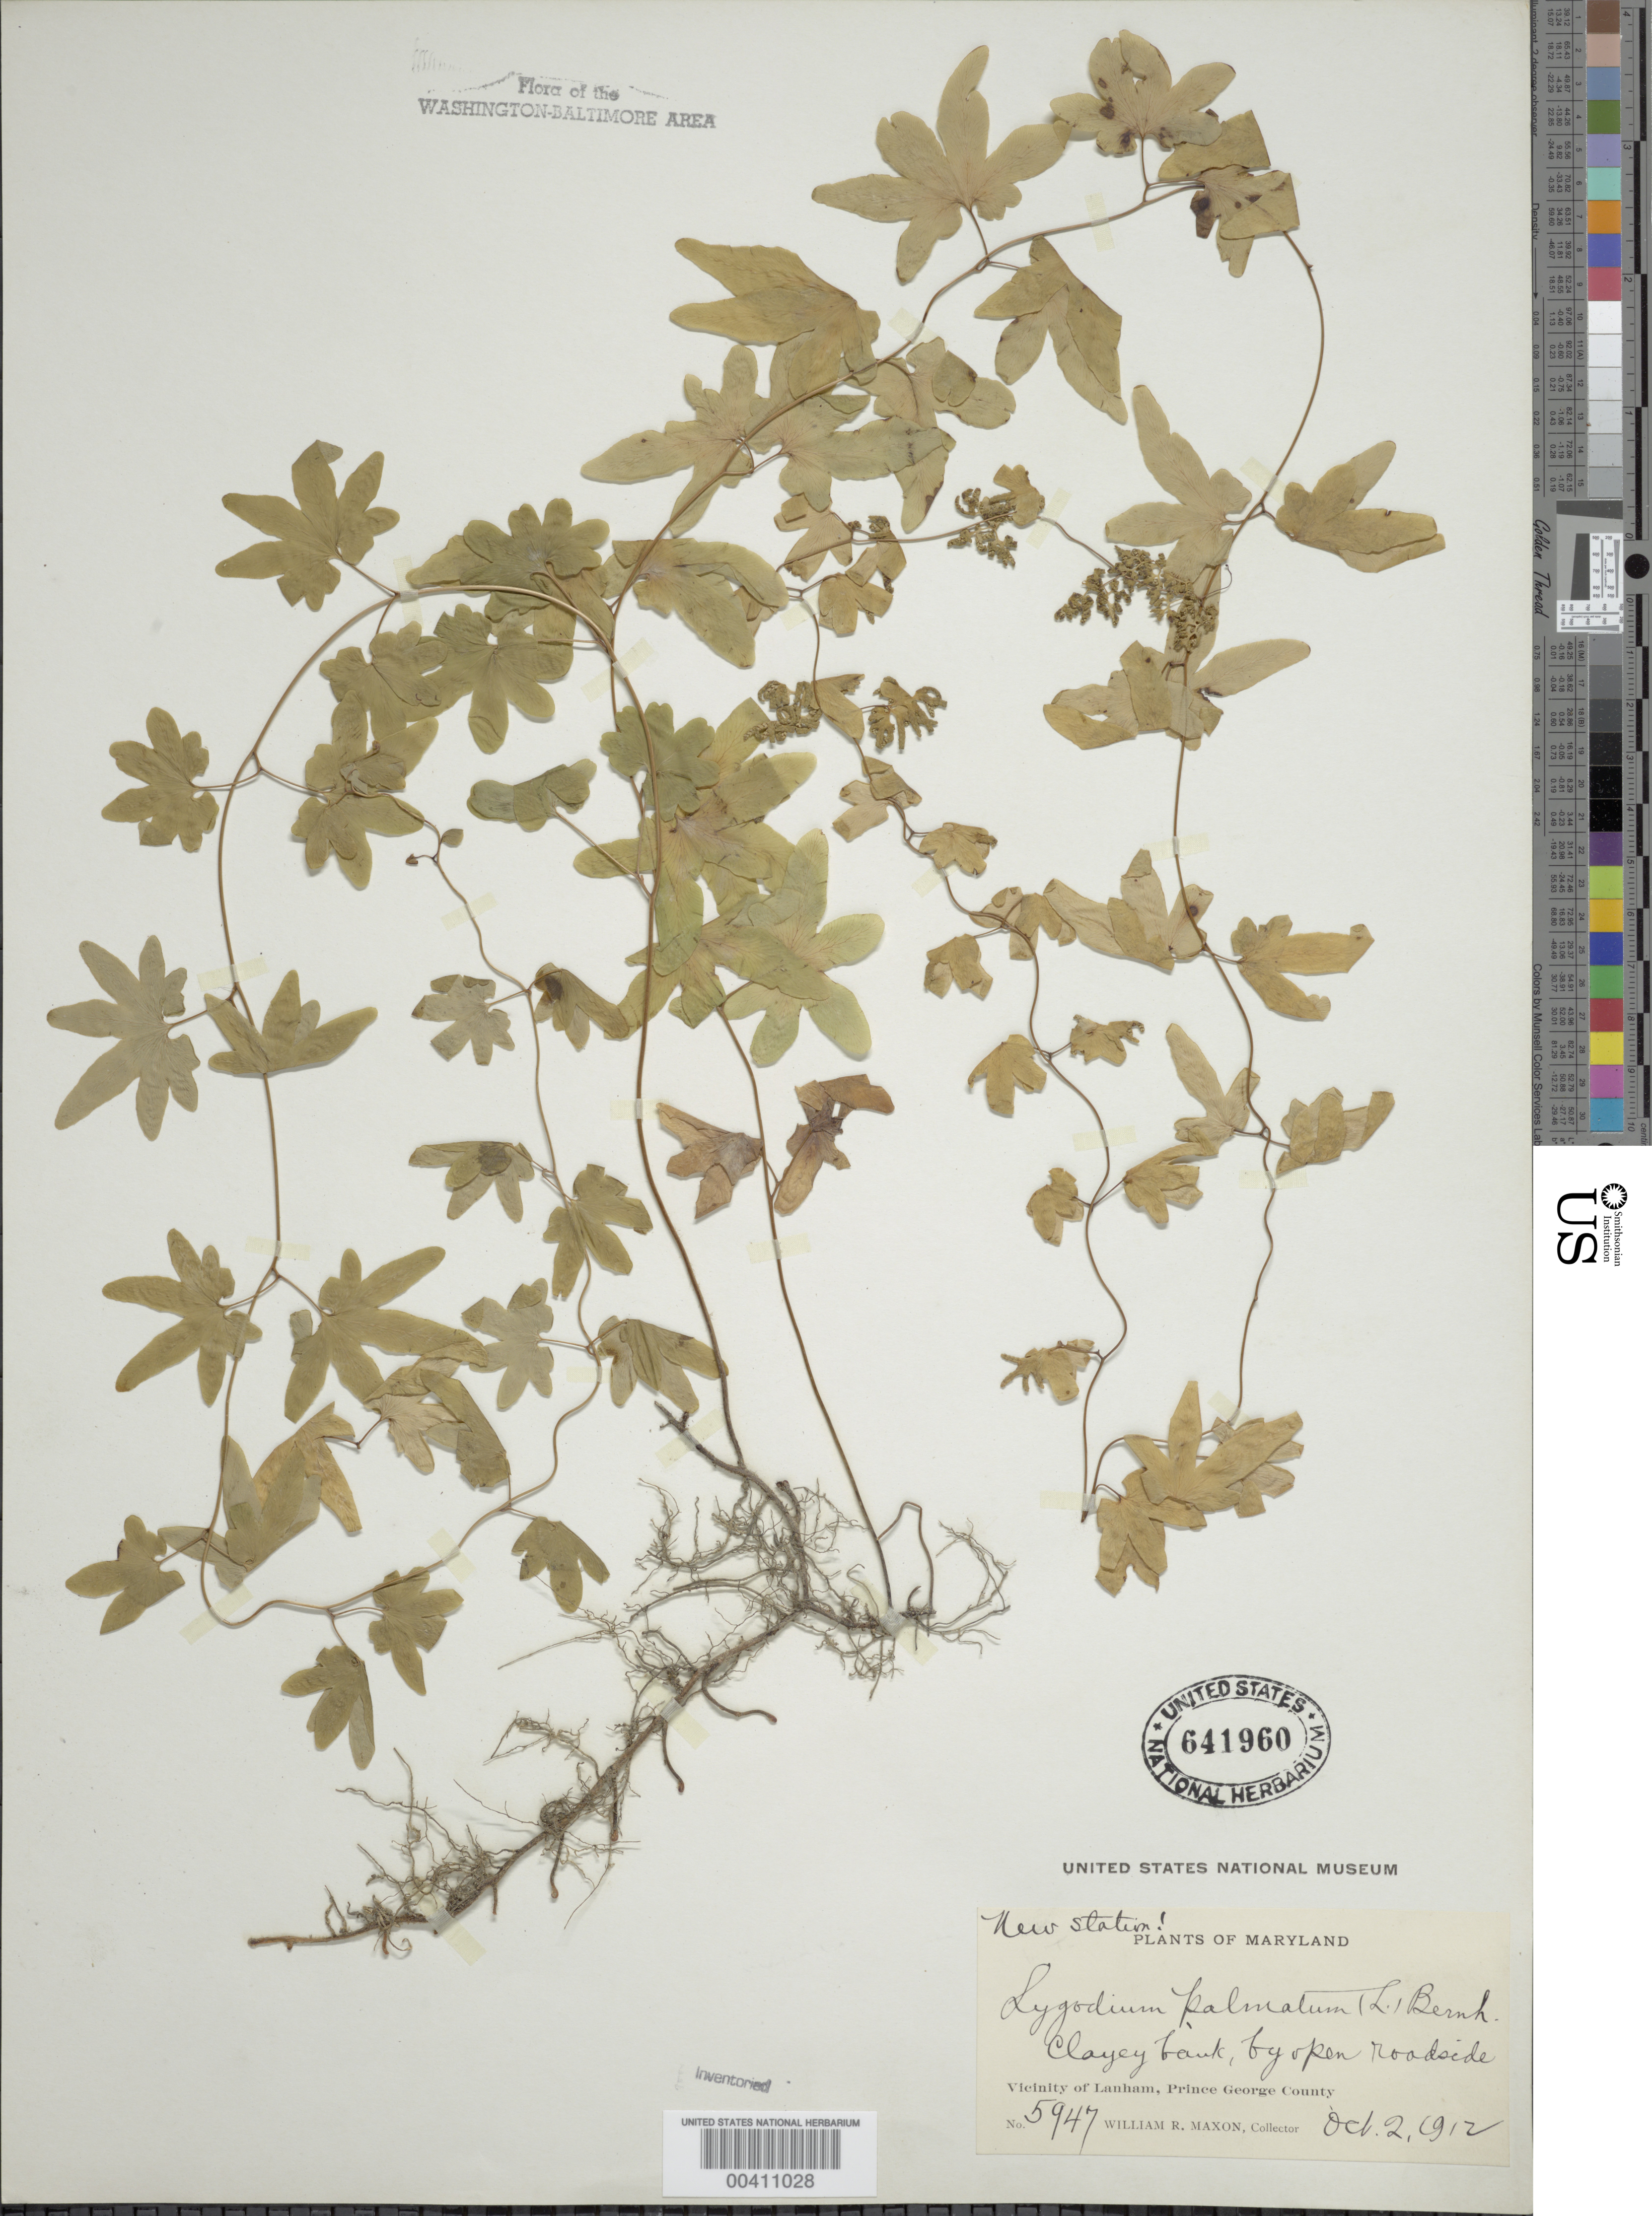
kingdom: Plantae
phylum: Tracheophyta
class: Polypodiopsida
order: Schizaeales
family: Lygodiaceae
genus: Lygodium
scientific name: Lygodium palmatum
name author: (Bernh.) Sw.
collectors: W. R. Maxon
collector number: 5947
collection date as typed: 02 Oct 1912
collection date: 1912-10-02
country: United States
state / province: Maryland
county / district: Prince George's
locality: Lanham vicinity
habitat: Clayey bank, by open roadside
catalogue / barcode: US 641960